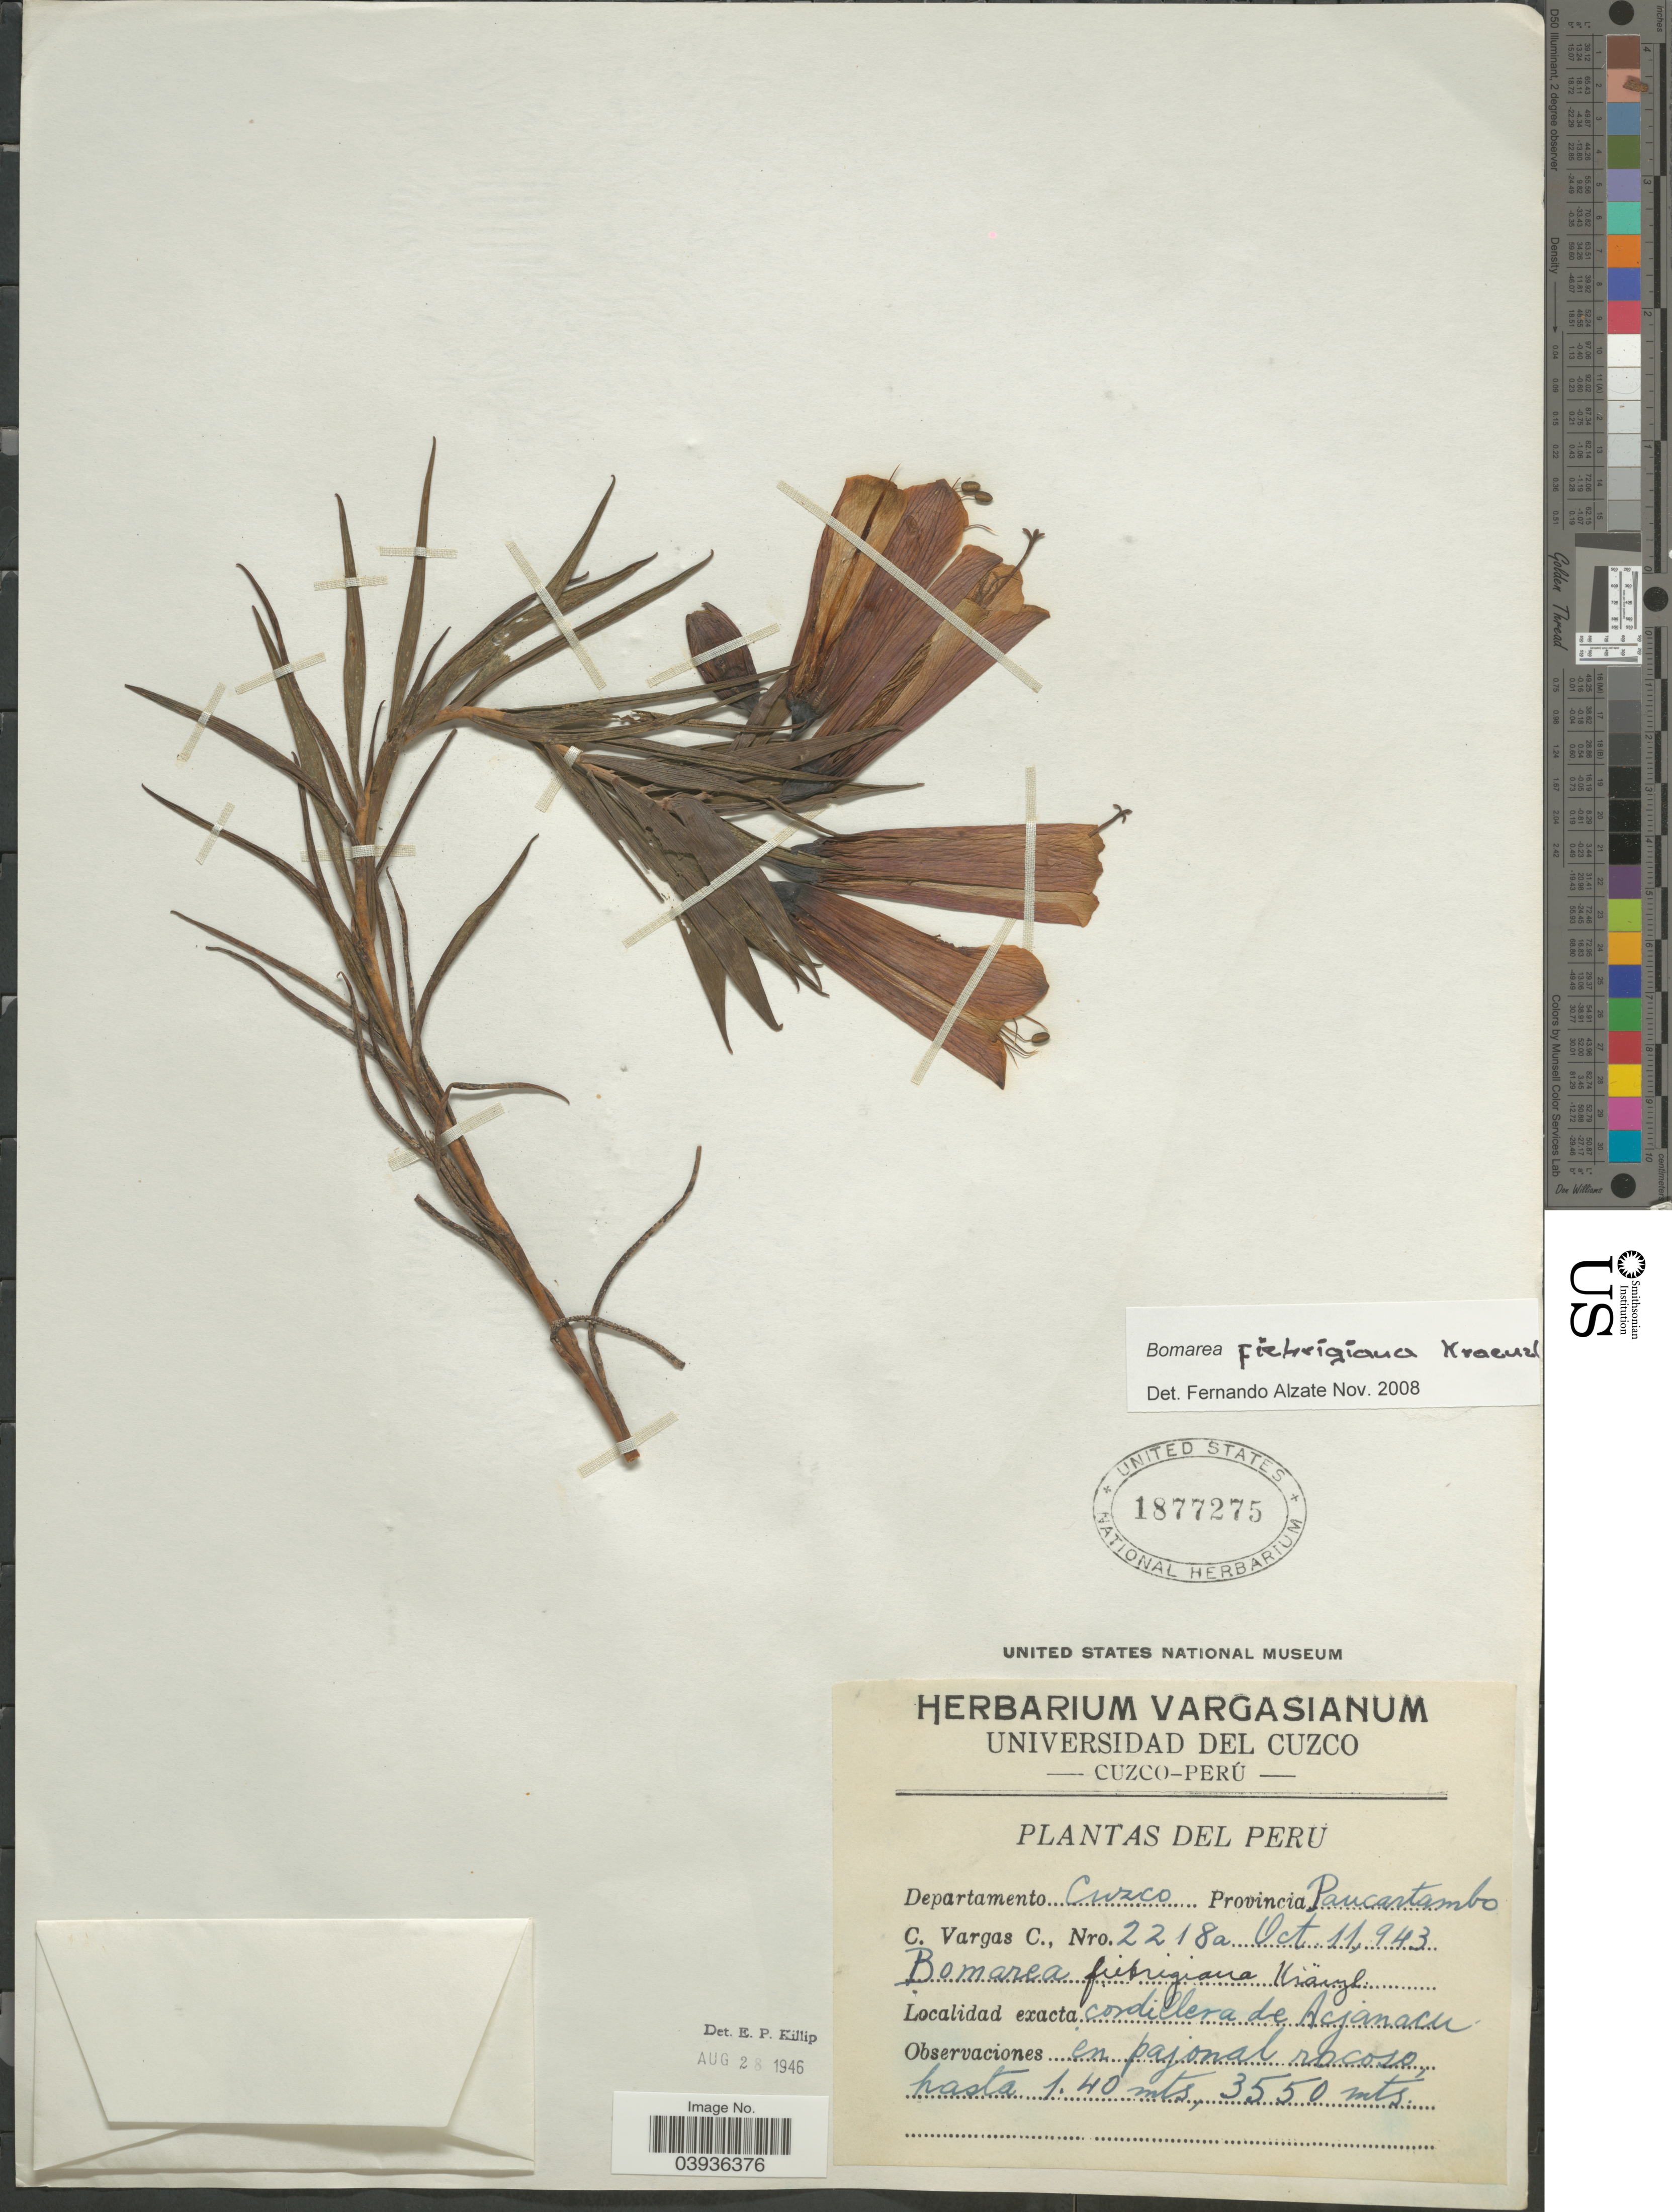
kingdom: Plantae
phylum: Tracheophyta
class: Liliopsida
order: Liliales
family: Alstroemeriaceae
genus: Bomarea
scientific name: Bomarea fiebrigiana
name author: Kraenzl.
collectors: C. Vargas Calderón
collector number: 2218a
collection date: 1943-10-11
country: Peru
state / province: Cusco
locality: Departamento Cuzco. Provincia Paucartambo. Cordillera de Ajcanacu.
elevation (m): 3550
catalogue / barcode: US 1877275